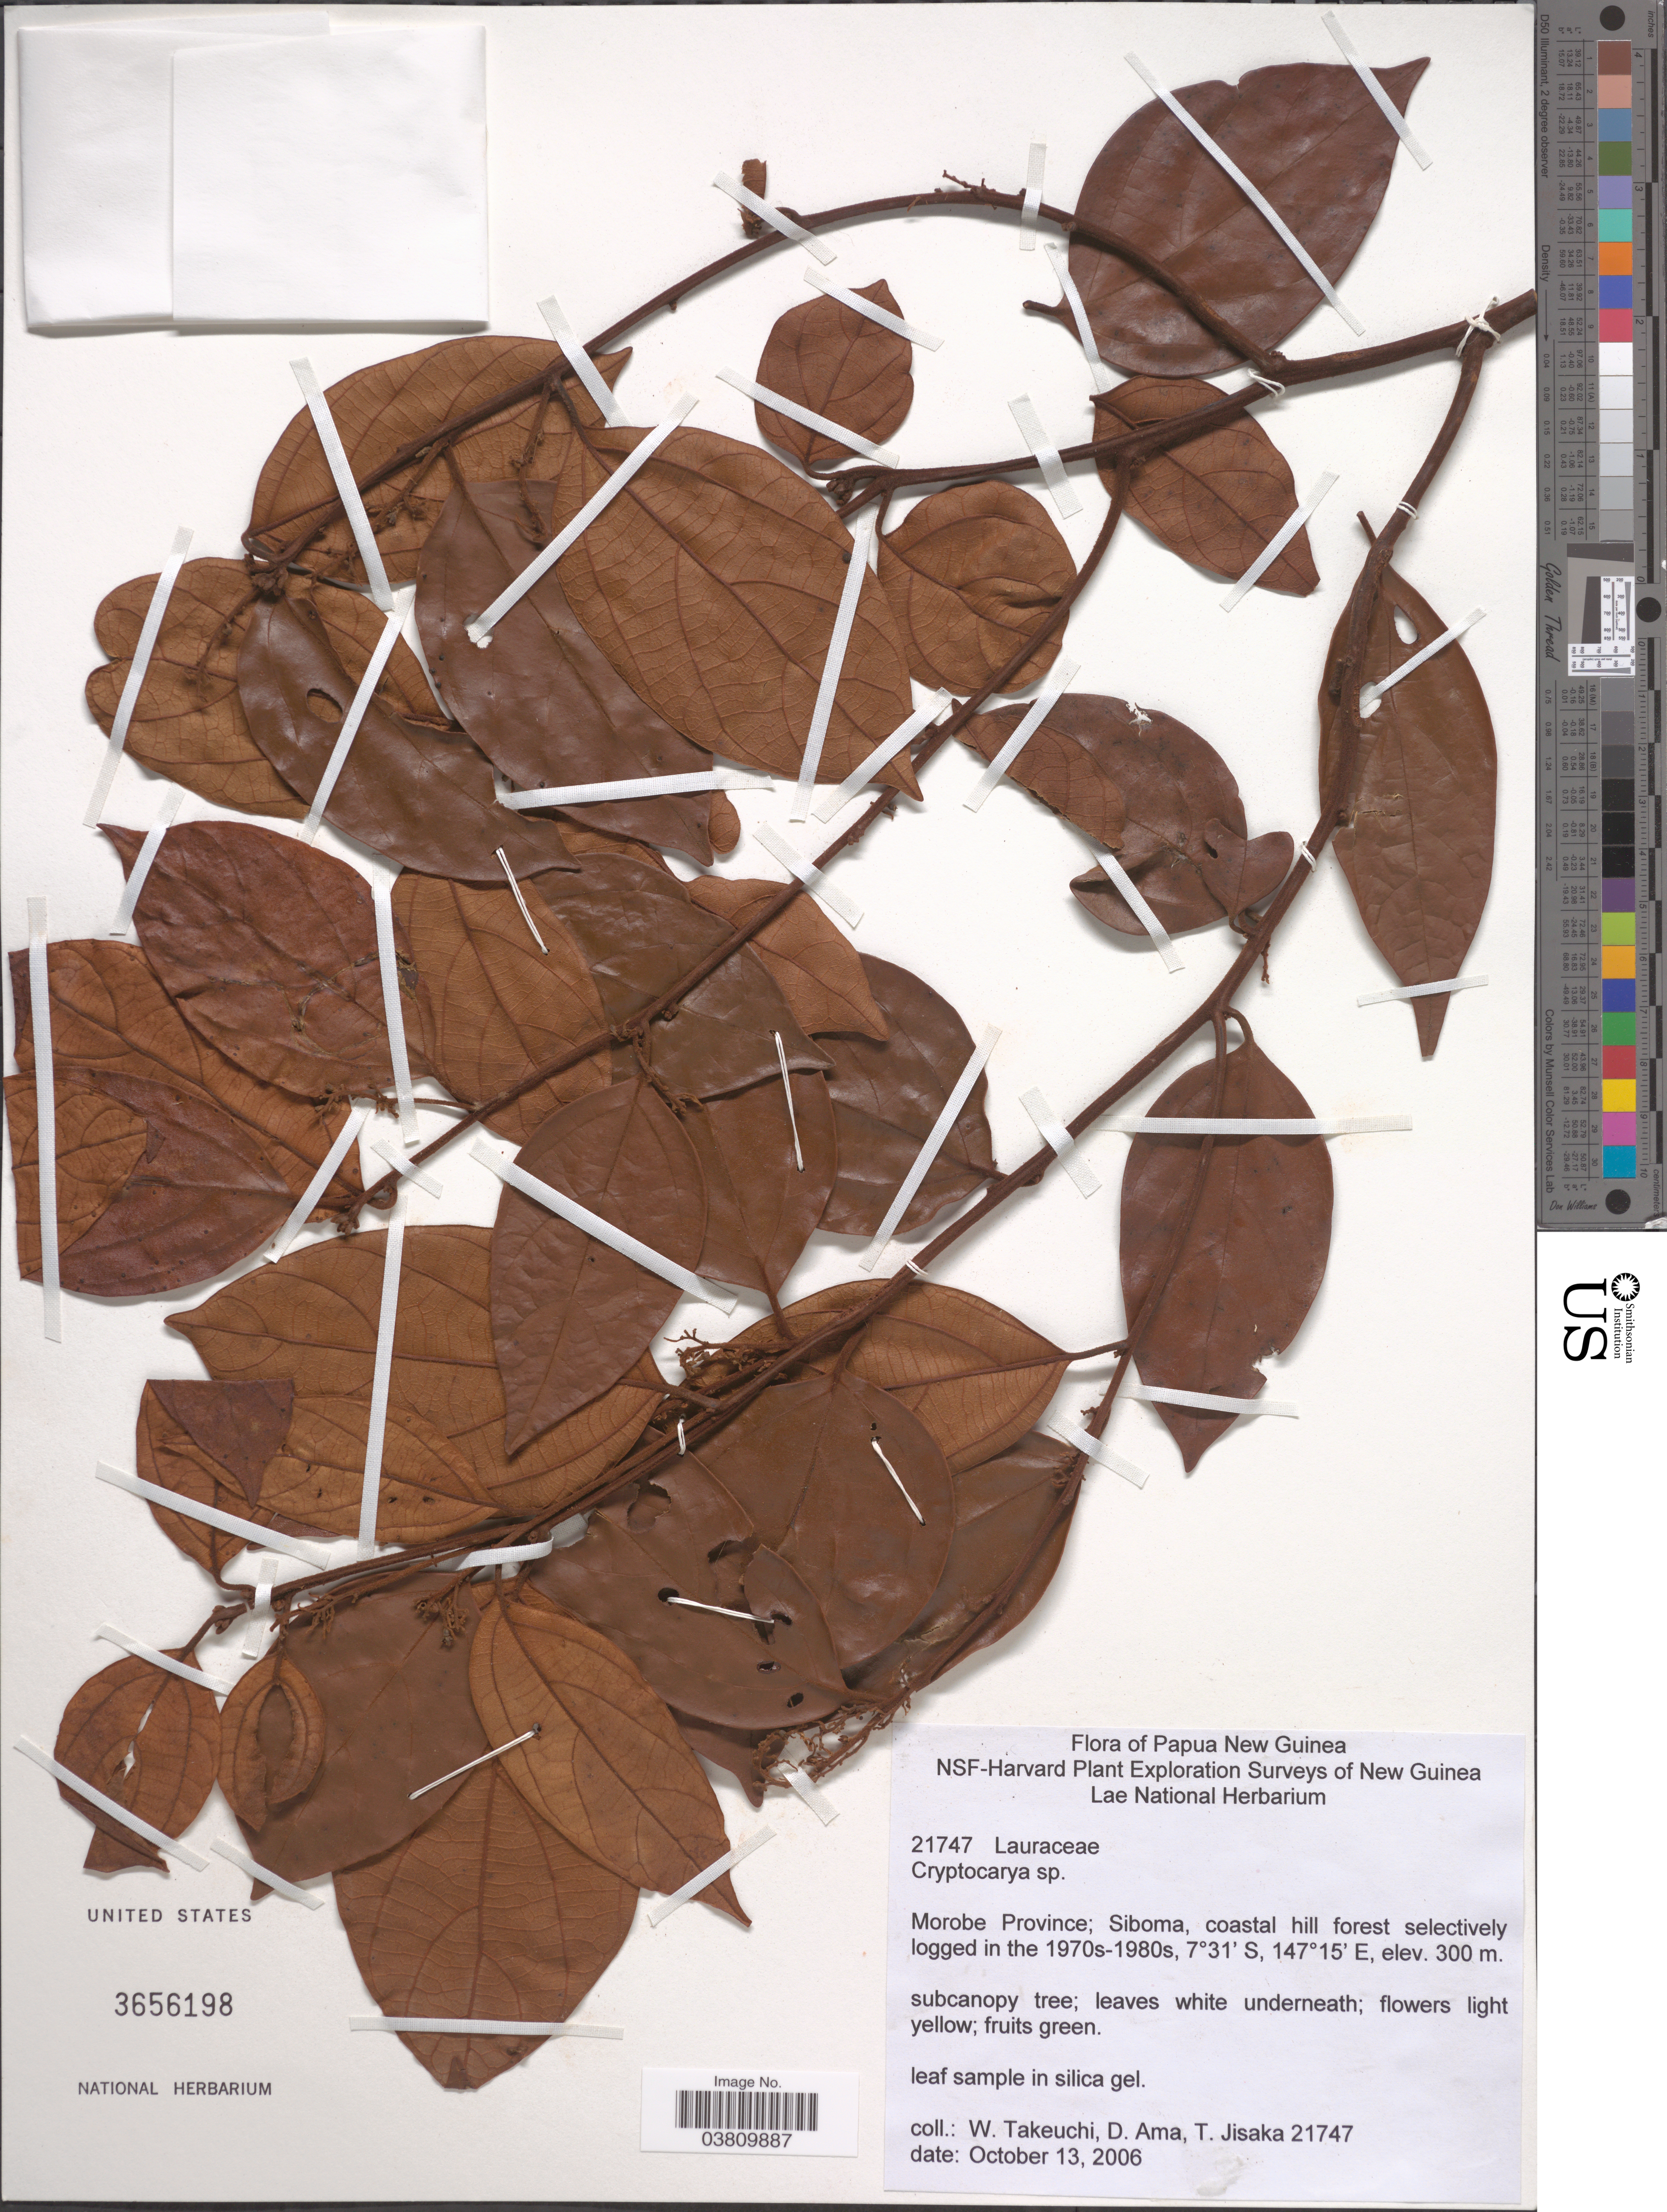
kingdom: Plantae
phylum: Tracheophyta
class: Magnoliopsida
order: Laurales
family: Lauraceae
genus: Cryptocarya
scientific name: Cryptocarya sp.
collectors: W. Takeuchi, D. Ama & T. Jisaka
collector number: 21747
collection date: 2006-10-13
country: Papua New Guinea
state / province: Morobe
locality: Siboma.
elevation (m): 300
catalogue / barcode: US 3656198